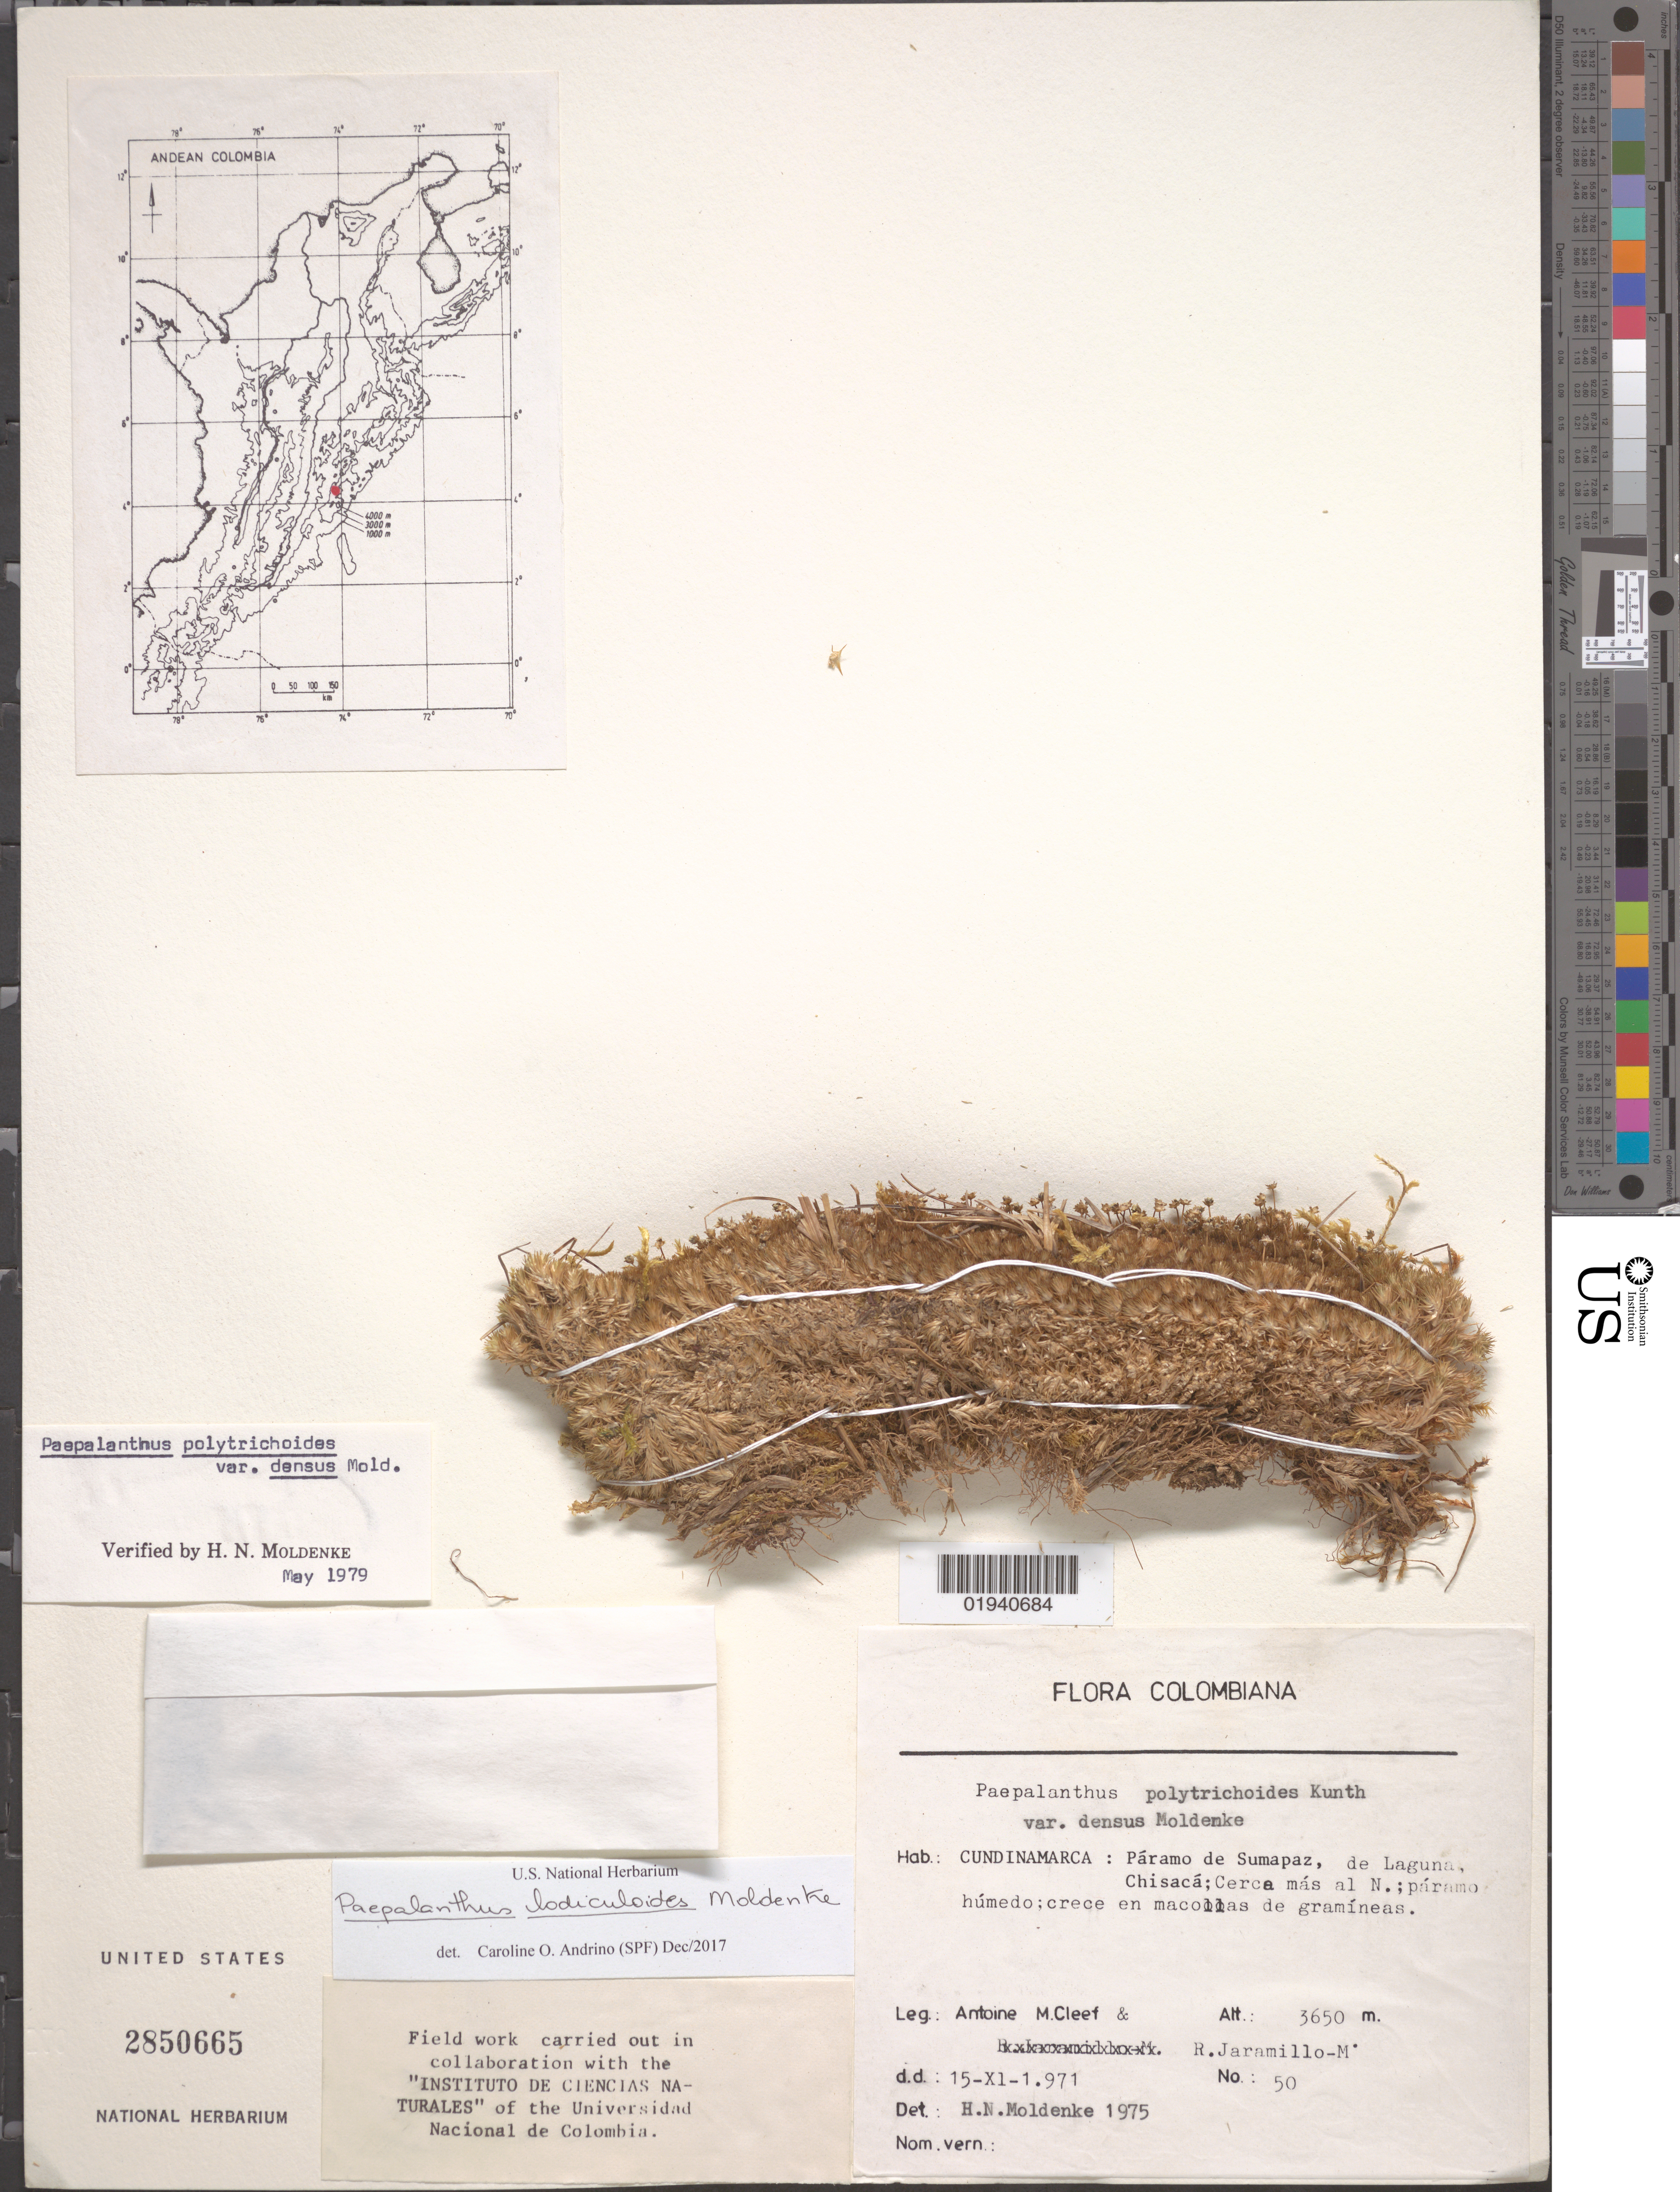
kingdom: Plantae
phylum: Tracheophyta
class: Liliopsida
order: Poales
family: Eriocaulaceae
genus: Paepalanthus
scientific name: Paepalanthus lodiculoides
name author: Moldenke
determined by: Andrino, C. O.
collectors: A. M. Cleef & R. Jaramillo M.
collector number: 50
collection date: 1971-11-15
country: Colombia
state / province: Cundinamarca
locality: Paramo de Sumapaz, de Laguna, Chisaca.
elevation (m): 3650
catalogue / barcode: US 2850665